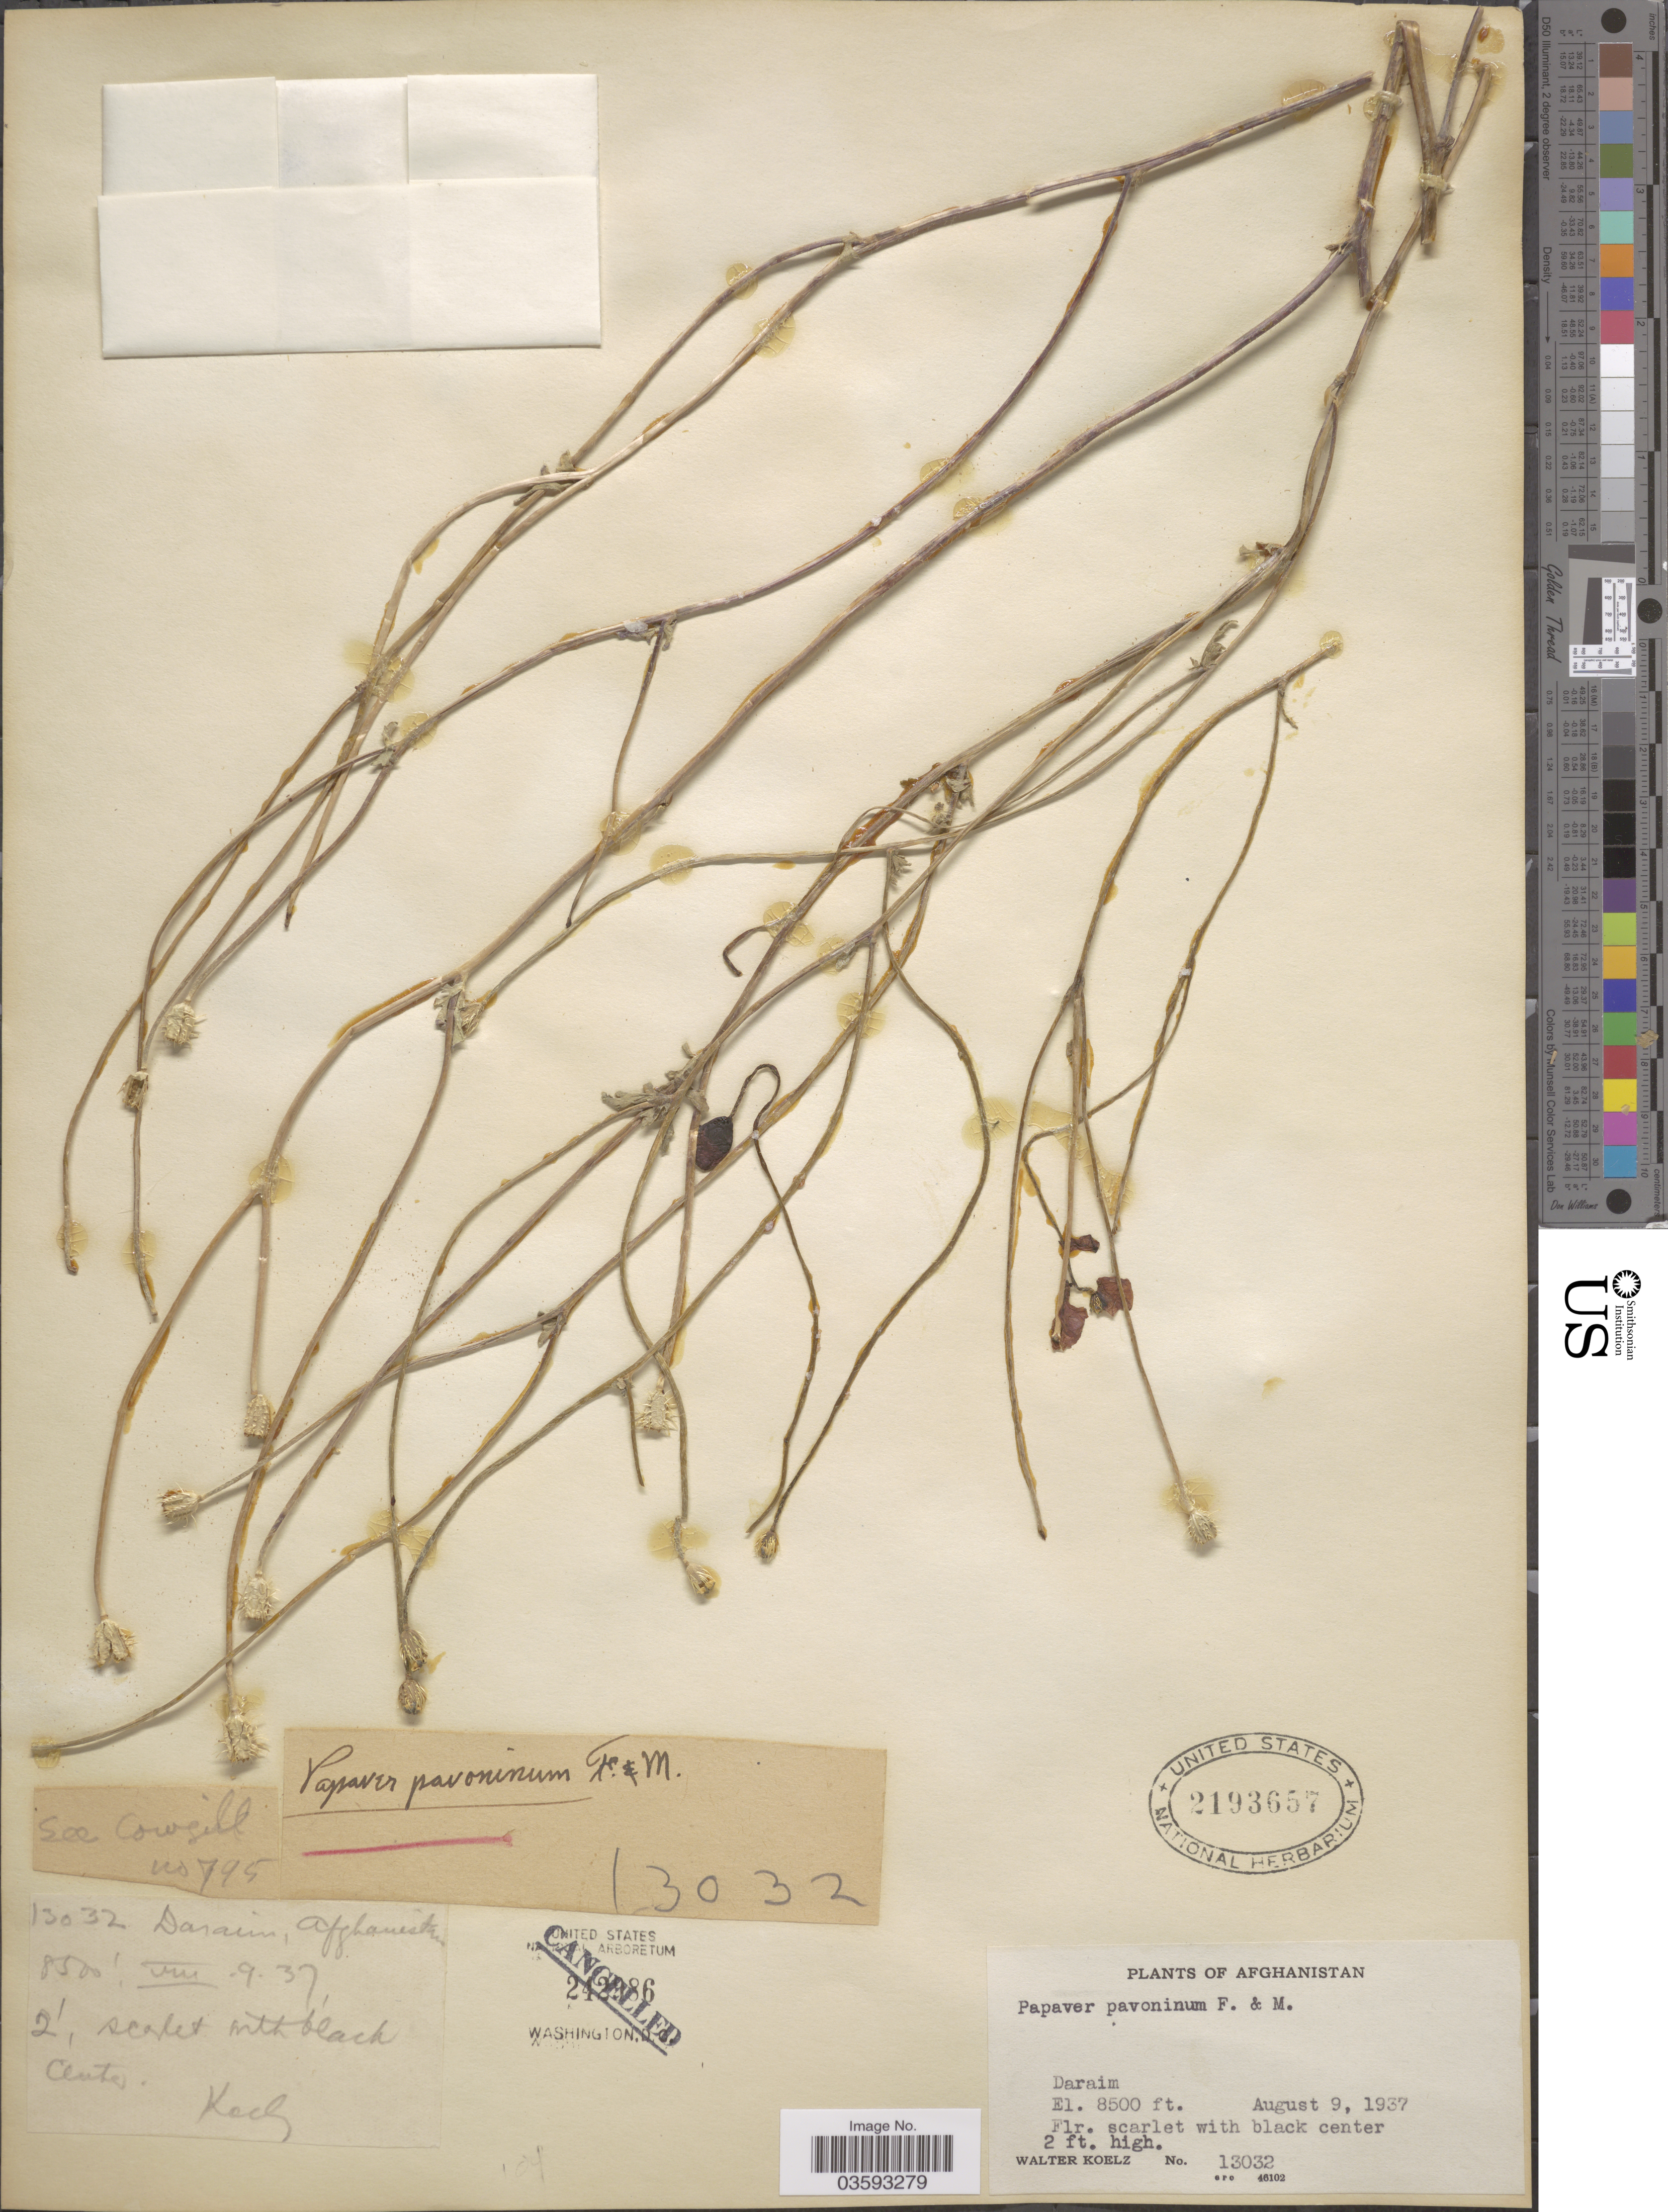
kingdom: Plantae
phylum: Tracheophyta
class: Magnoliopsida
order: Ranunculales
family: Papaveraceae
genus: Papaver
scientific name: Papaver pavoninum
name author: C.A. Mey.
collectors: W. N. Koelz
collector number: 13032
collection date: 1937-08-09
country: Afghanistan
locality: Daraim.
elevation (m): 2591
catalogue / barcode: US 2193657